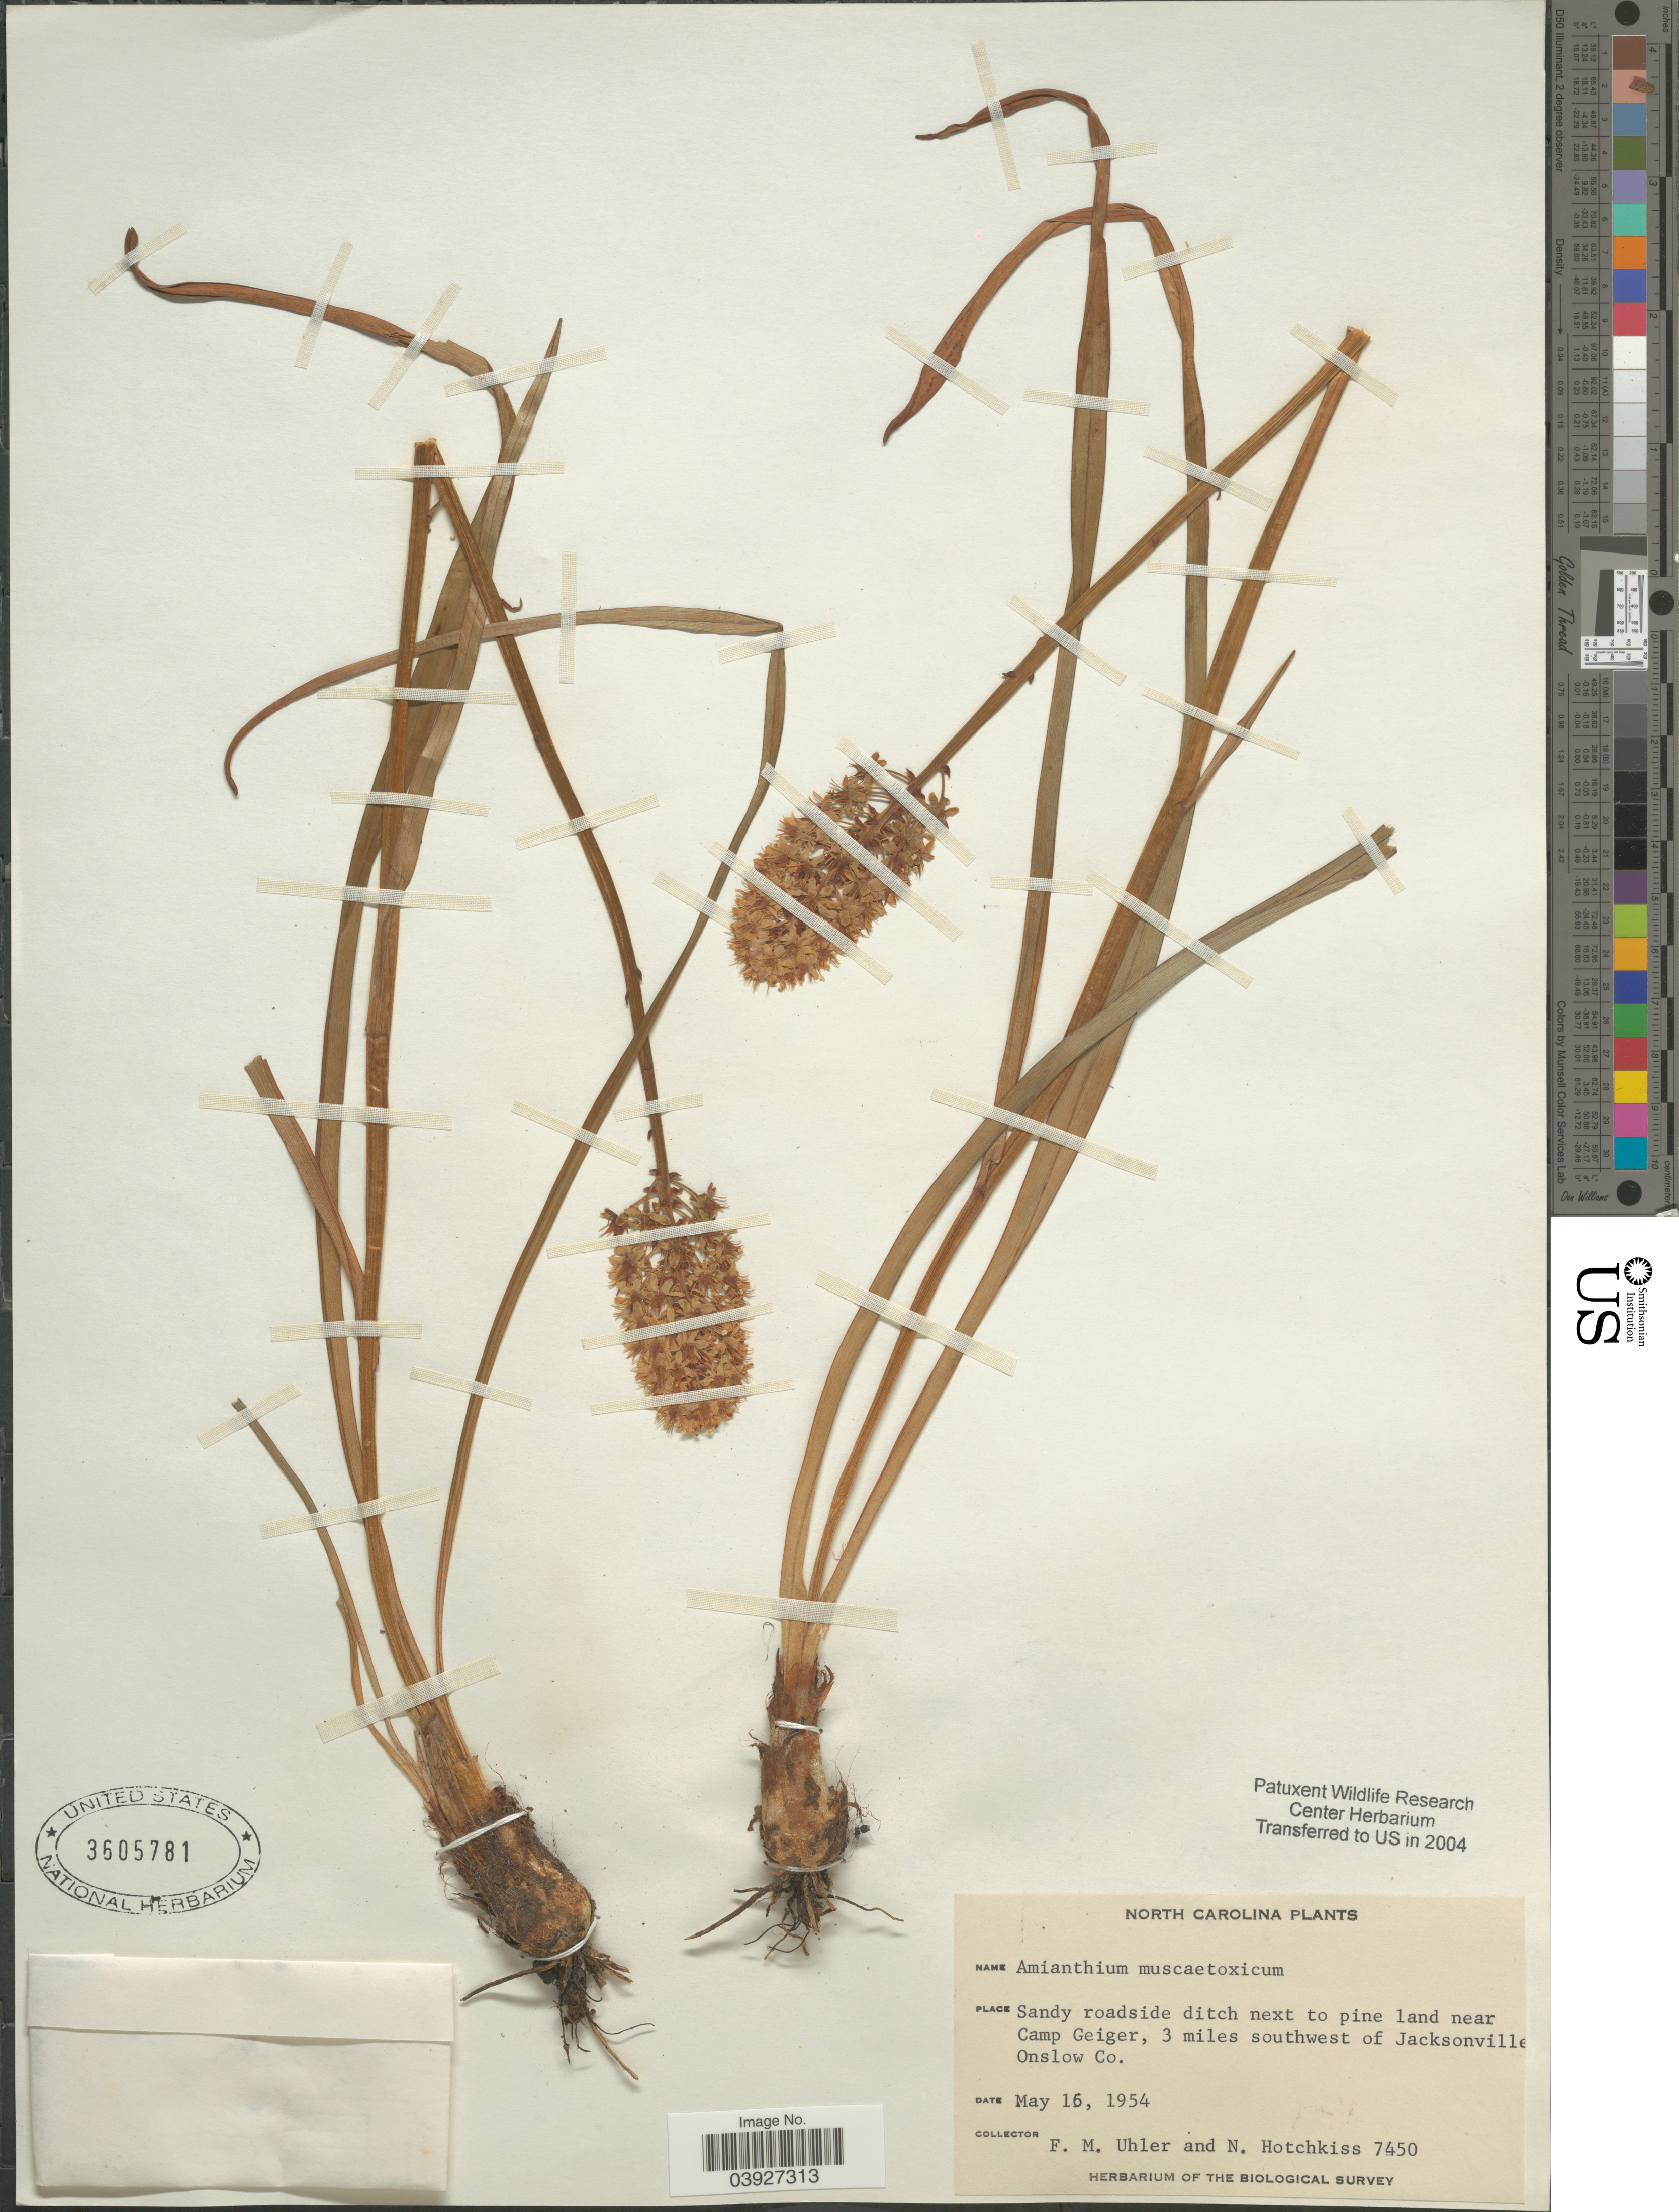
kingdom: Plantae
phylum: Tracheophyta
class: Liliopsida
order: Liliales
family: Melanthiaceae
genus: Amianthium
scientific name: Amianthium muscitoxicum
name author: (Walter) A. Gray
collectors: F. M. Uhler & N. Hotchkiss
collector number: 7450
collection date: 1954-05-16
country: United States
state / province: North Carolina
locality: Near Camp Geiger, 3 miles southwest of Jacksonville Onslow Co.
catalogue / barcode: US 3605781